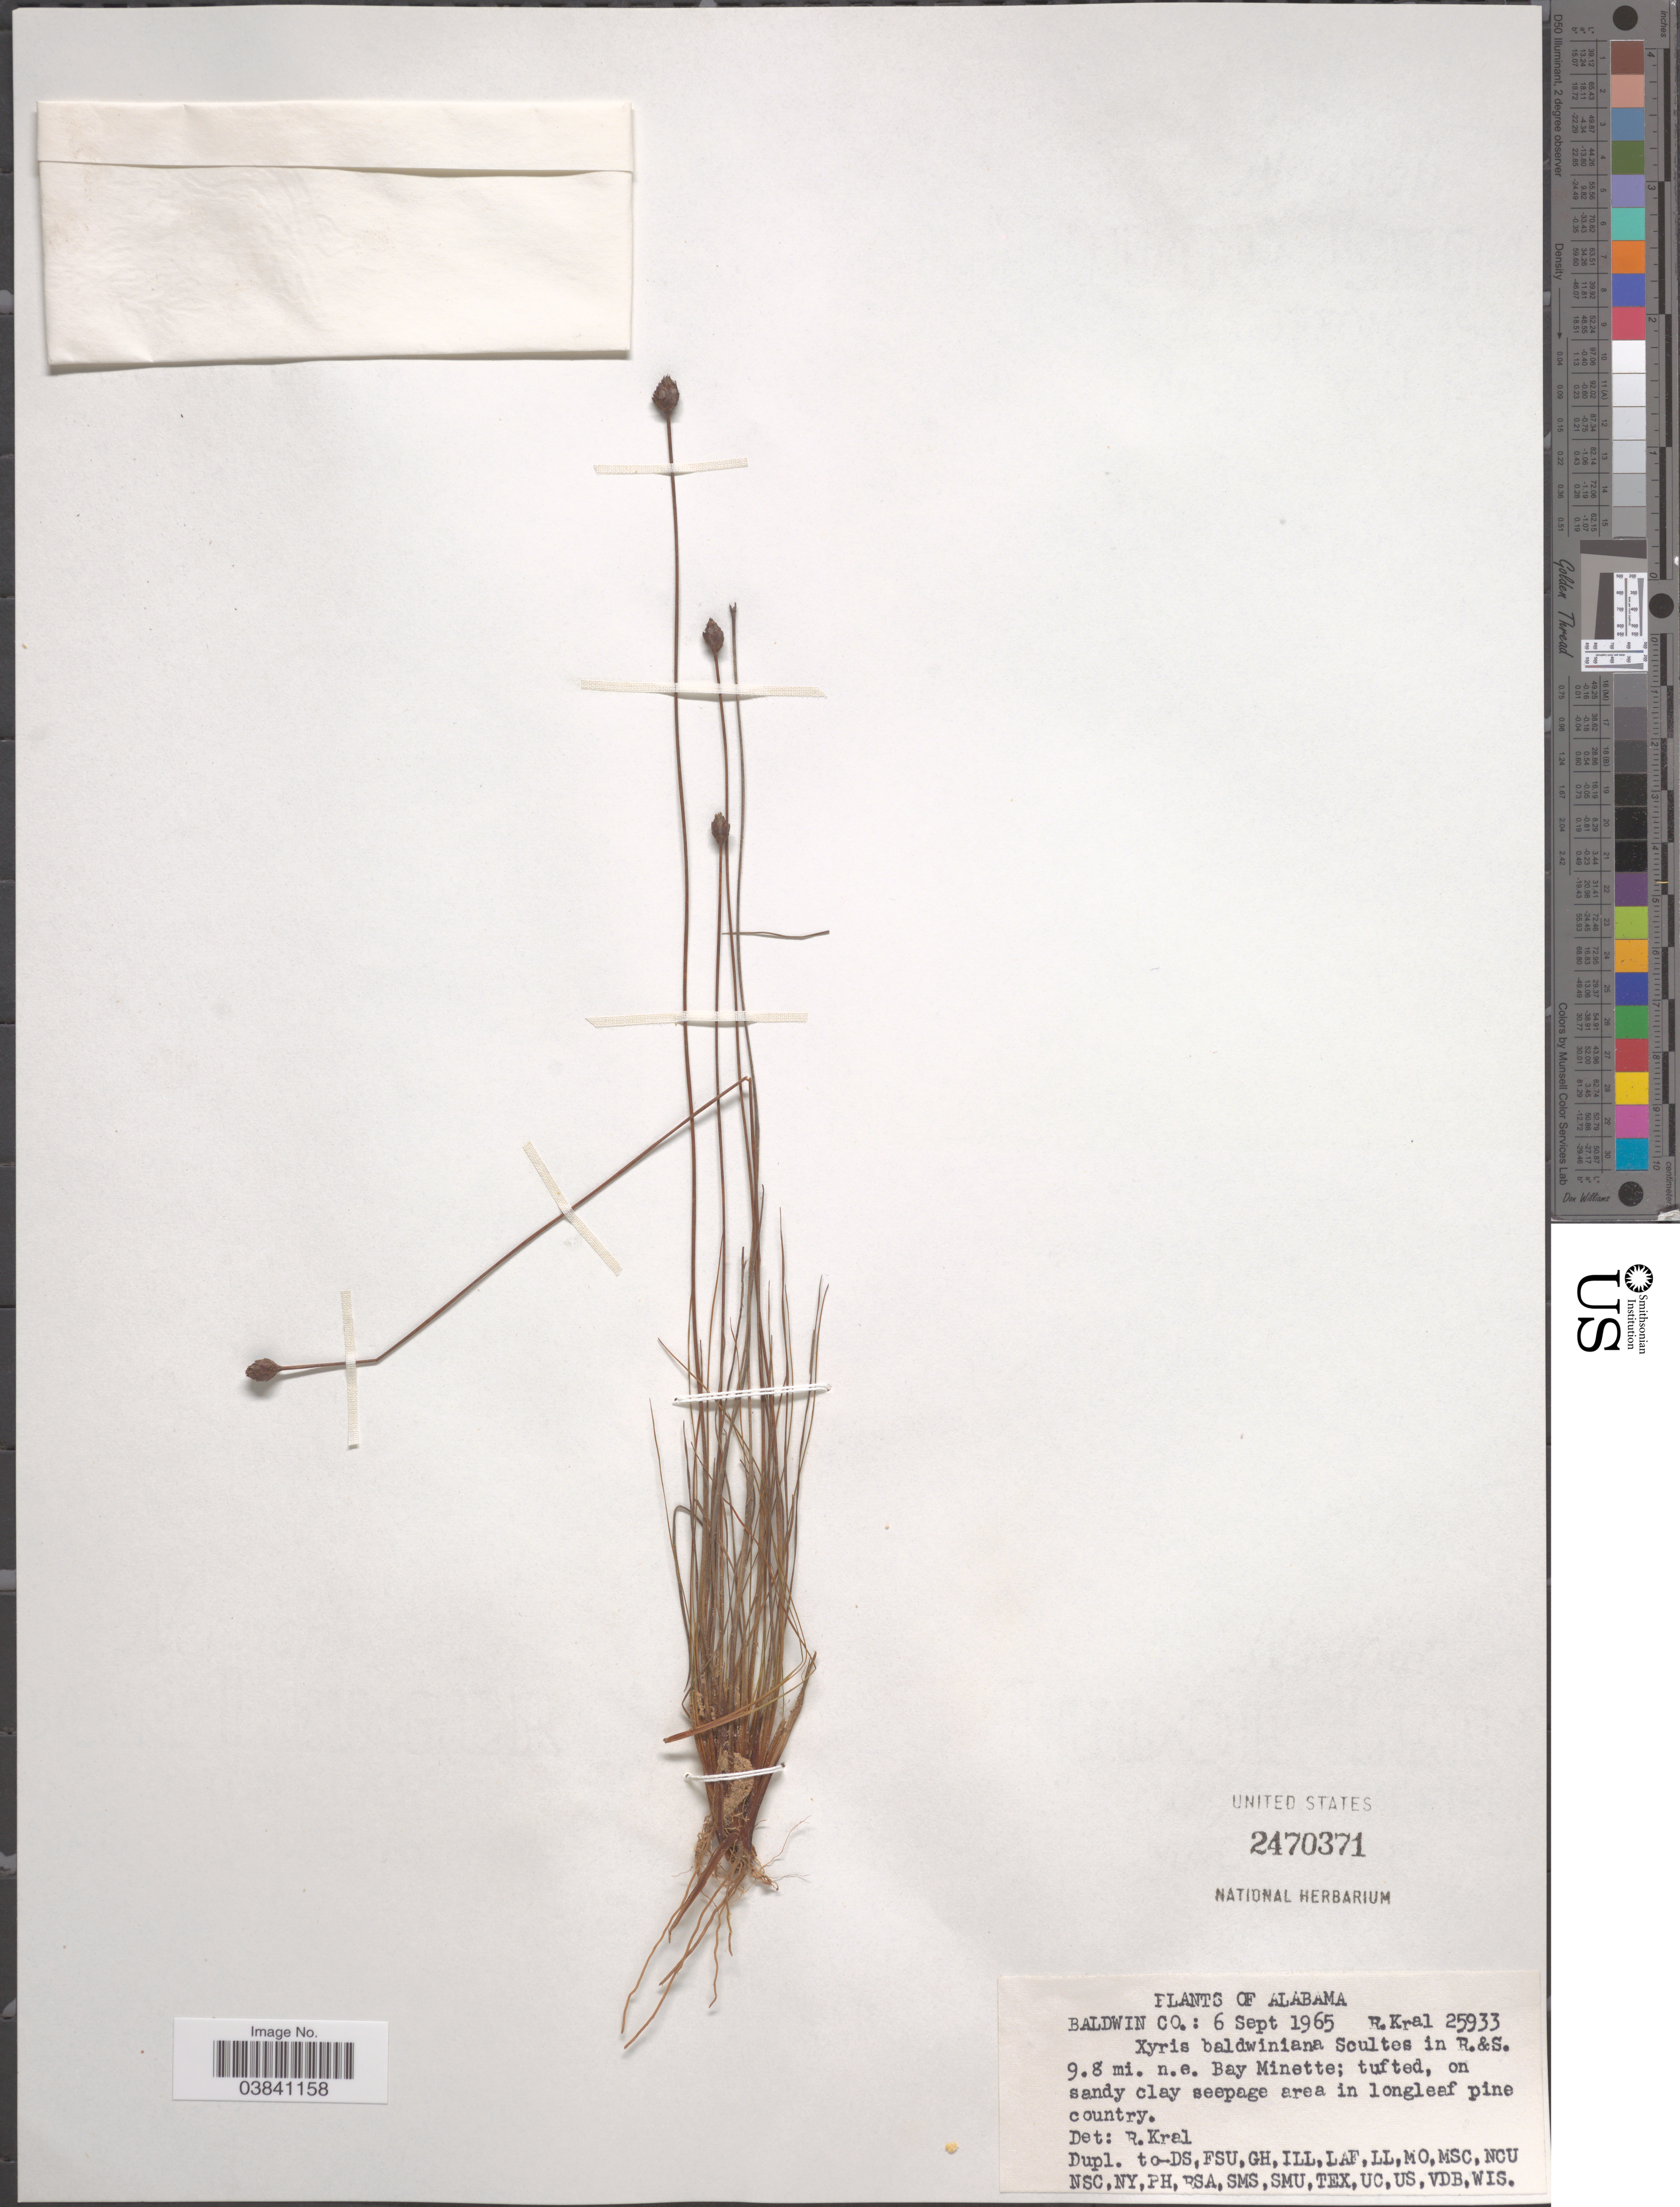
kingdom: Plantae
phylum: Tracheophyta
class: Liliopsida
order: Poales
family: Xyridaceae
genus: Xyris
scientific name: Xyris baldwiniana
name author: Schult.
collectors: R. Kral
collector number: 25933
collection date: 1965-09-06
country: United States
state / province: Alabama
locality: Baldwin Co.: 9.8 mi. n.e. Bay Minette.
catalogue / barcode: US 2470371